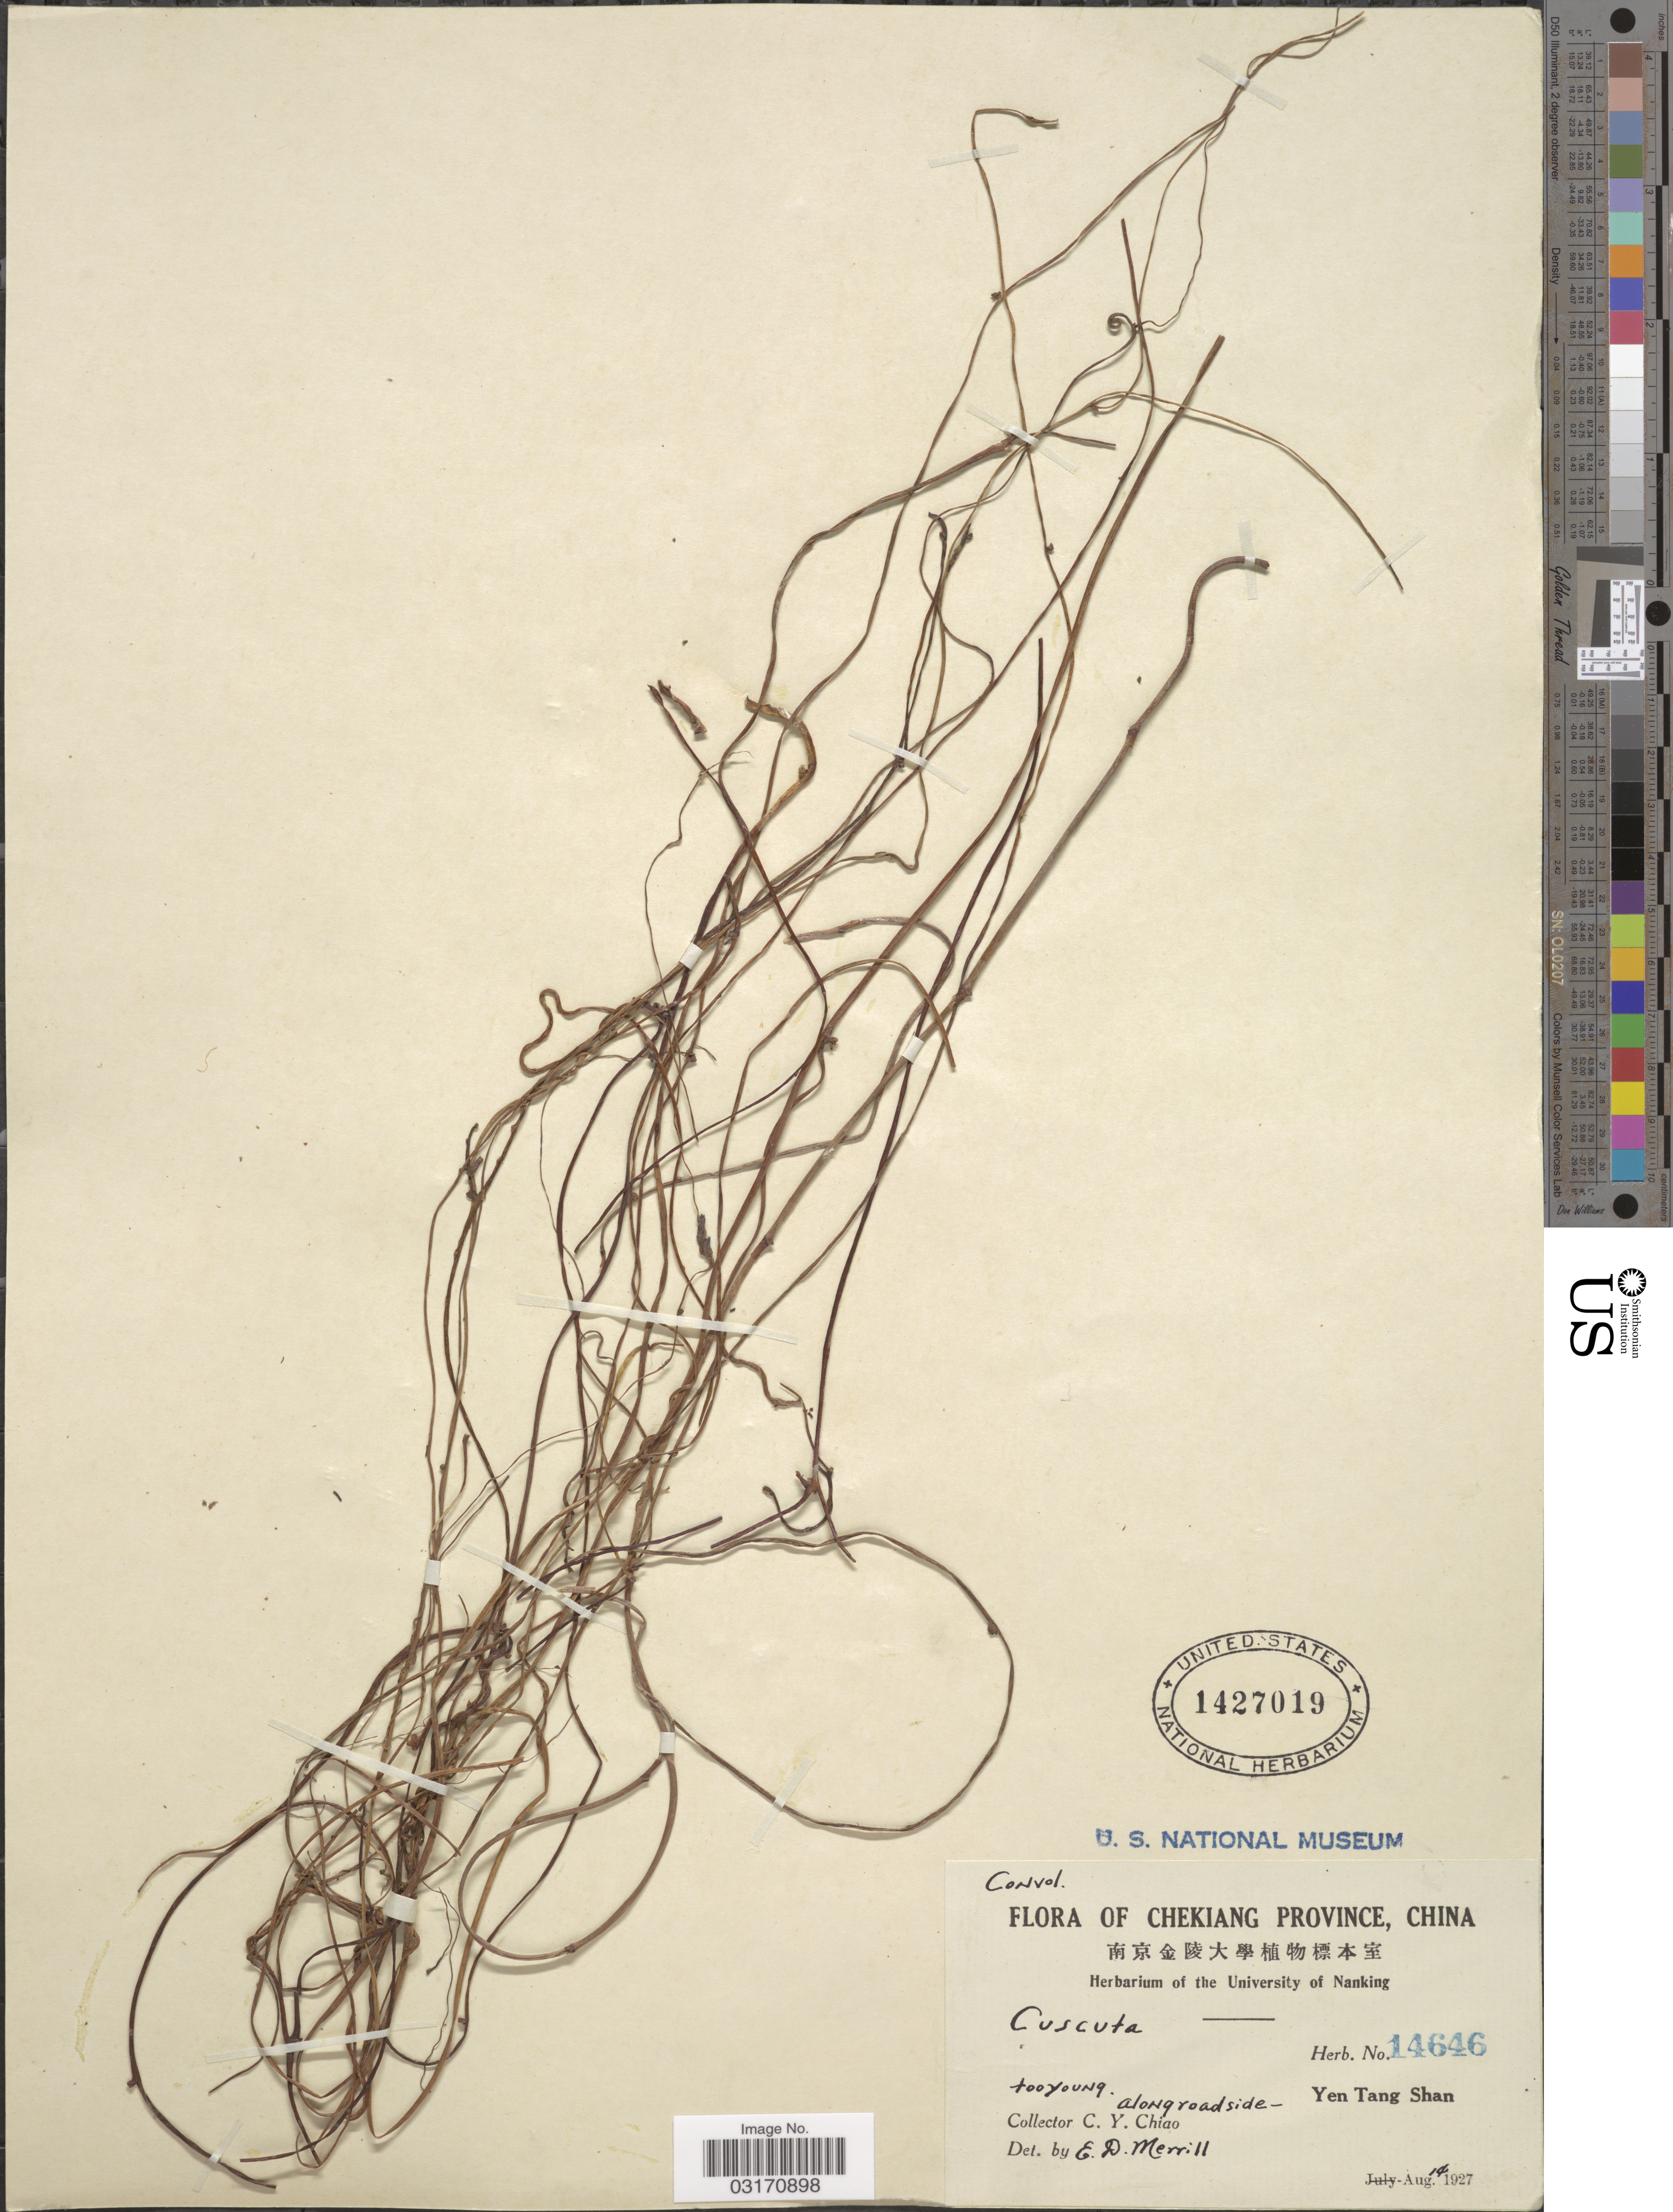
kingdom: Plantae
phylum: Tracheophyta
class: Magnoliopsida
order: Solanales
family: Convolvulaceae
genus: Cuscuta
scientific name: Cuscuta sp.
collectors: C. Y. Chiao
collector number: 14646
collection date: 1927-08-14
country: China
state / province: Zhejiang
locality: Chekiang Province. Along roadside - Yen Tang Shan.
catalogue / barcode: US 1427019